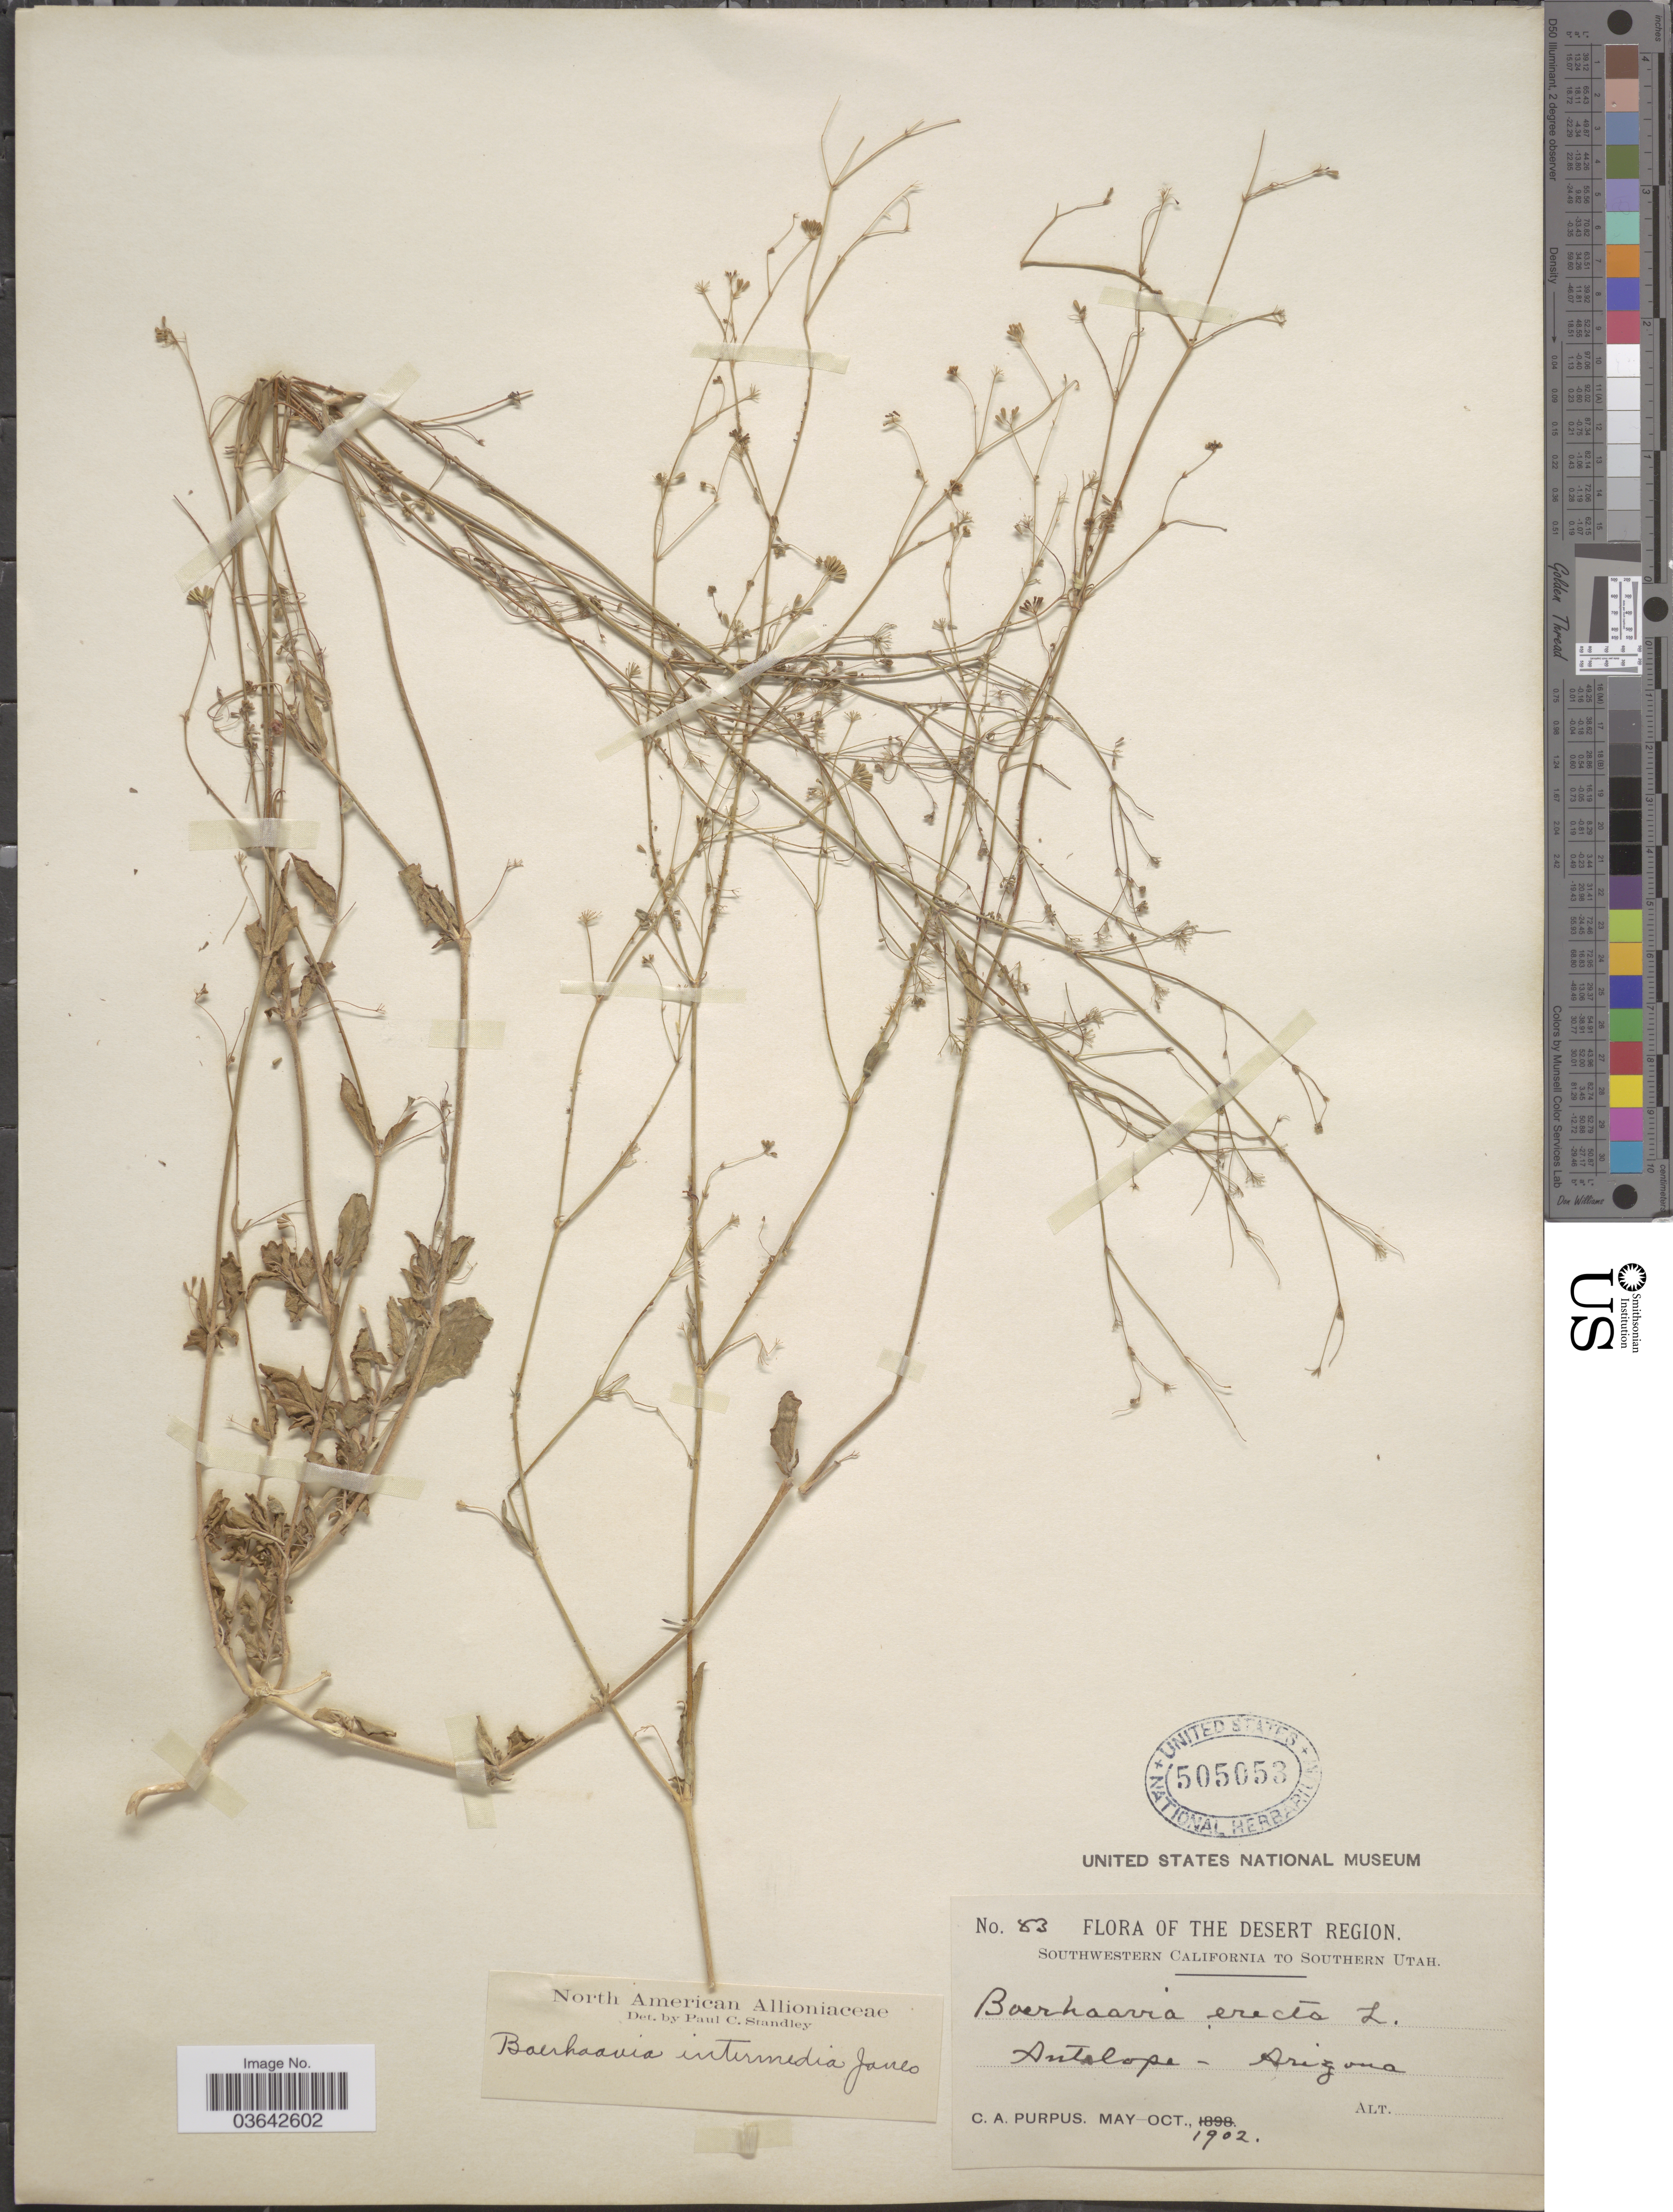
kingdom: Plantae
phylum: Tracheophyta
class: Magnoliopsida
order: Caryophyllales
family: Nyctaginaceae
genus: Boerhavia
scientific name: Boerhavia intermedia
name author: M.E. Jones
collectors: C. A. Purpus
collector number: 83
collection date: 1902-05/1902-10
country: United States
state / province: Arizona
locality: The Desert Region. Antelope.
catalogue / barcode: US 505053